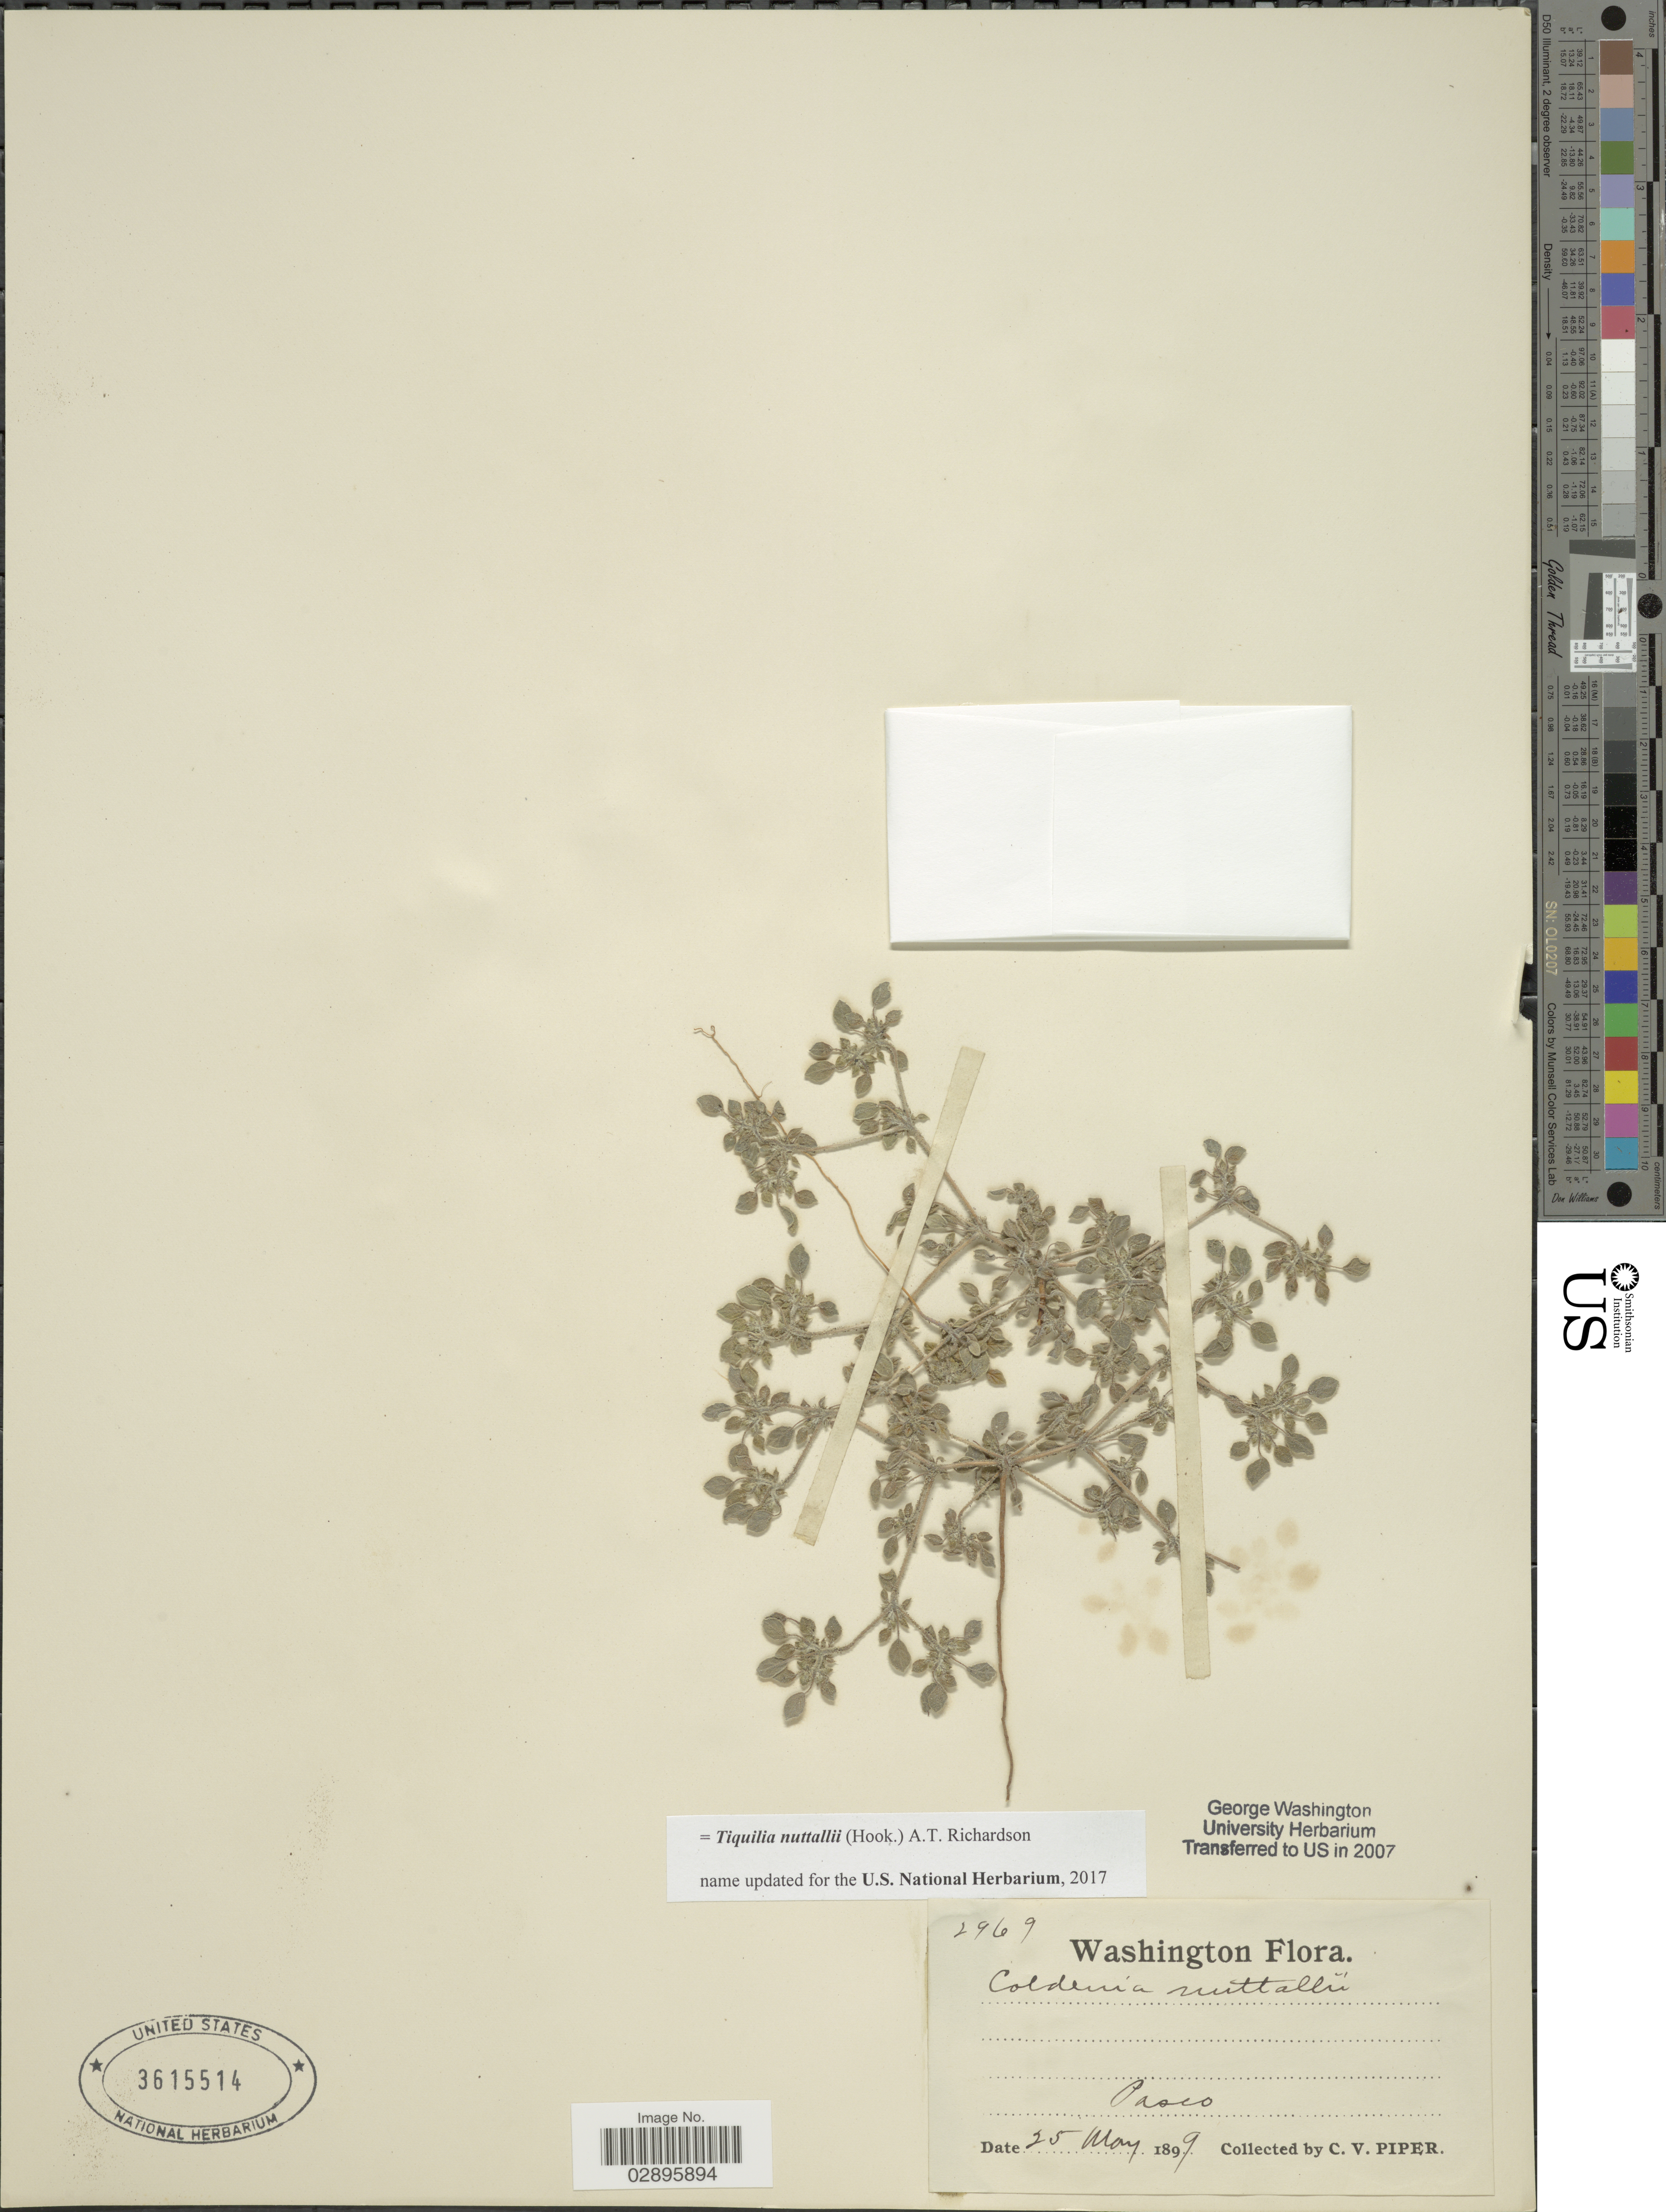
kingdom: Plantae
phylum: Tracheophyta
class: Magnoliopsida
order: Boraginales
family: Ehretiaceae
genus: Tiquilia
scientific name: Tiquilia nuttallii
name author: (Hook.) A.T. Richardson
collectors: C. V. Piper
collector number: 2969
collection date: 1899-05-25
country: United States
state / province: Washington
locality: Pasco.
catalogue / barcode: US 3615514